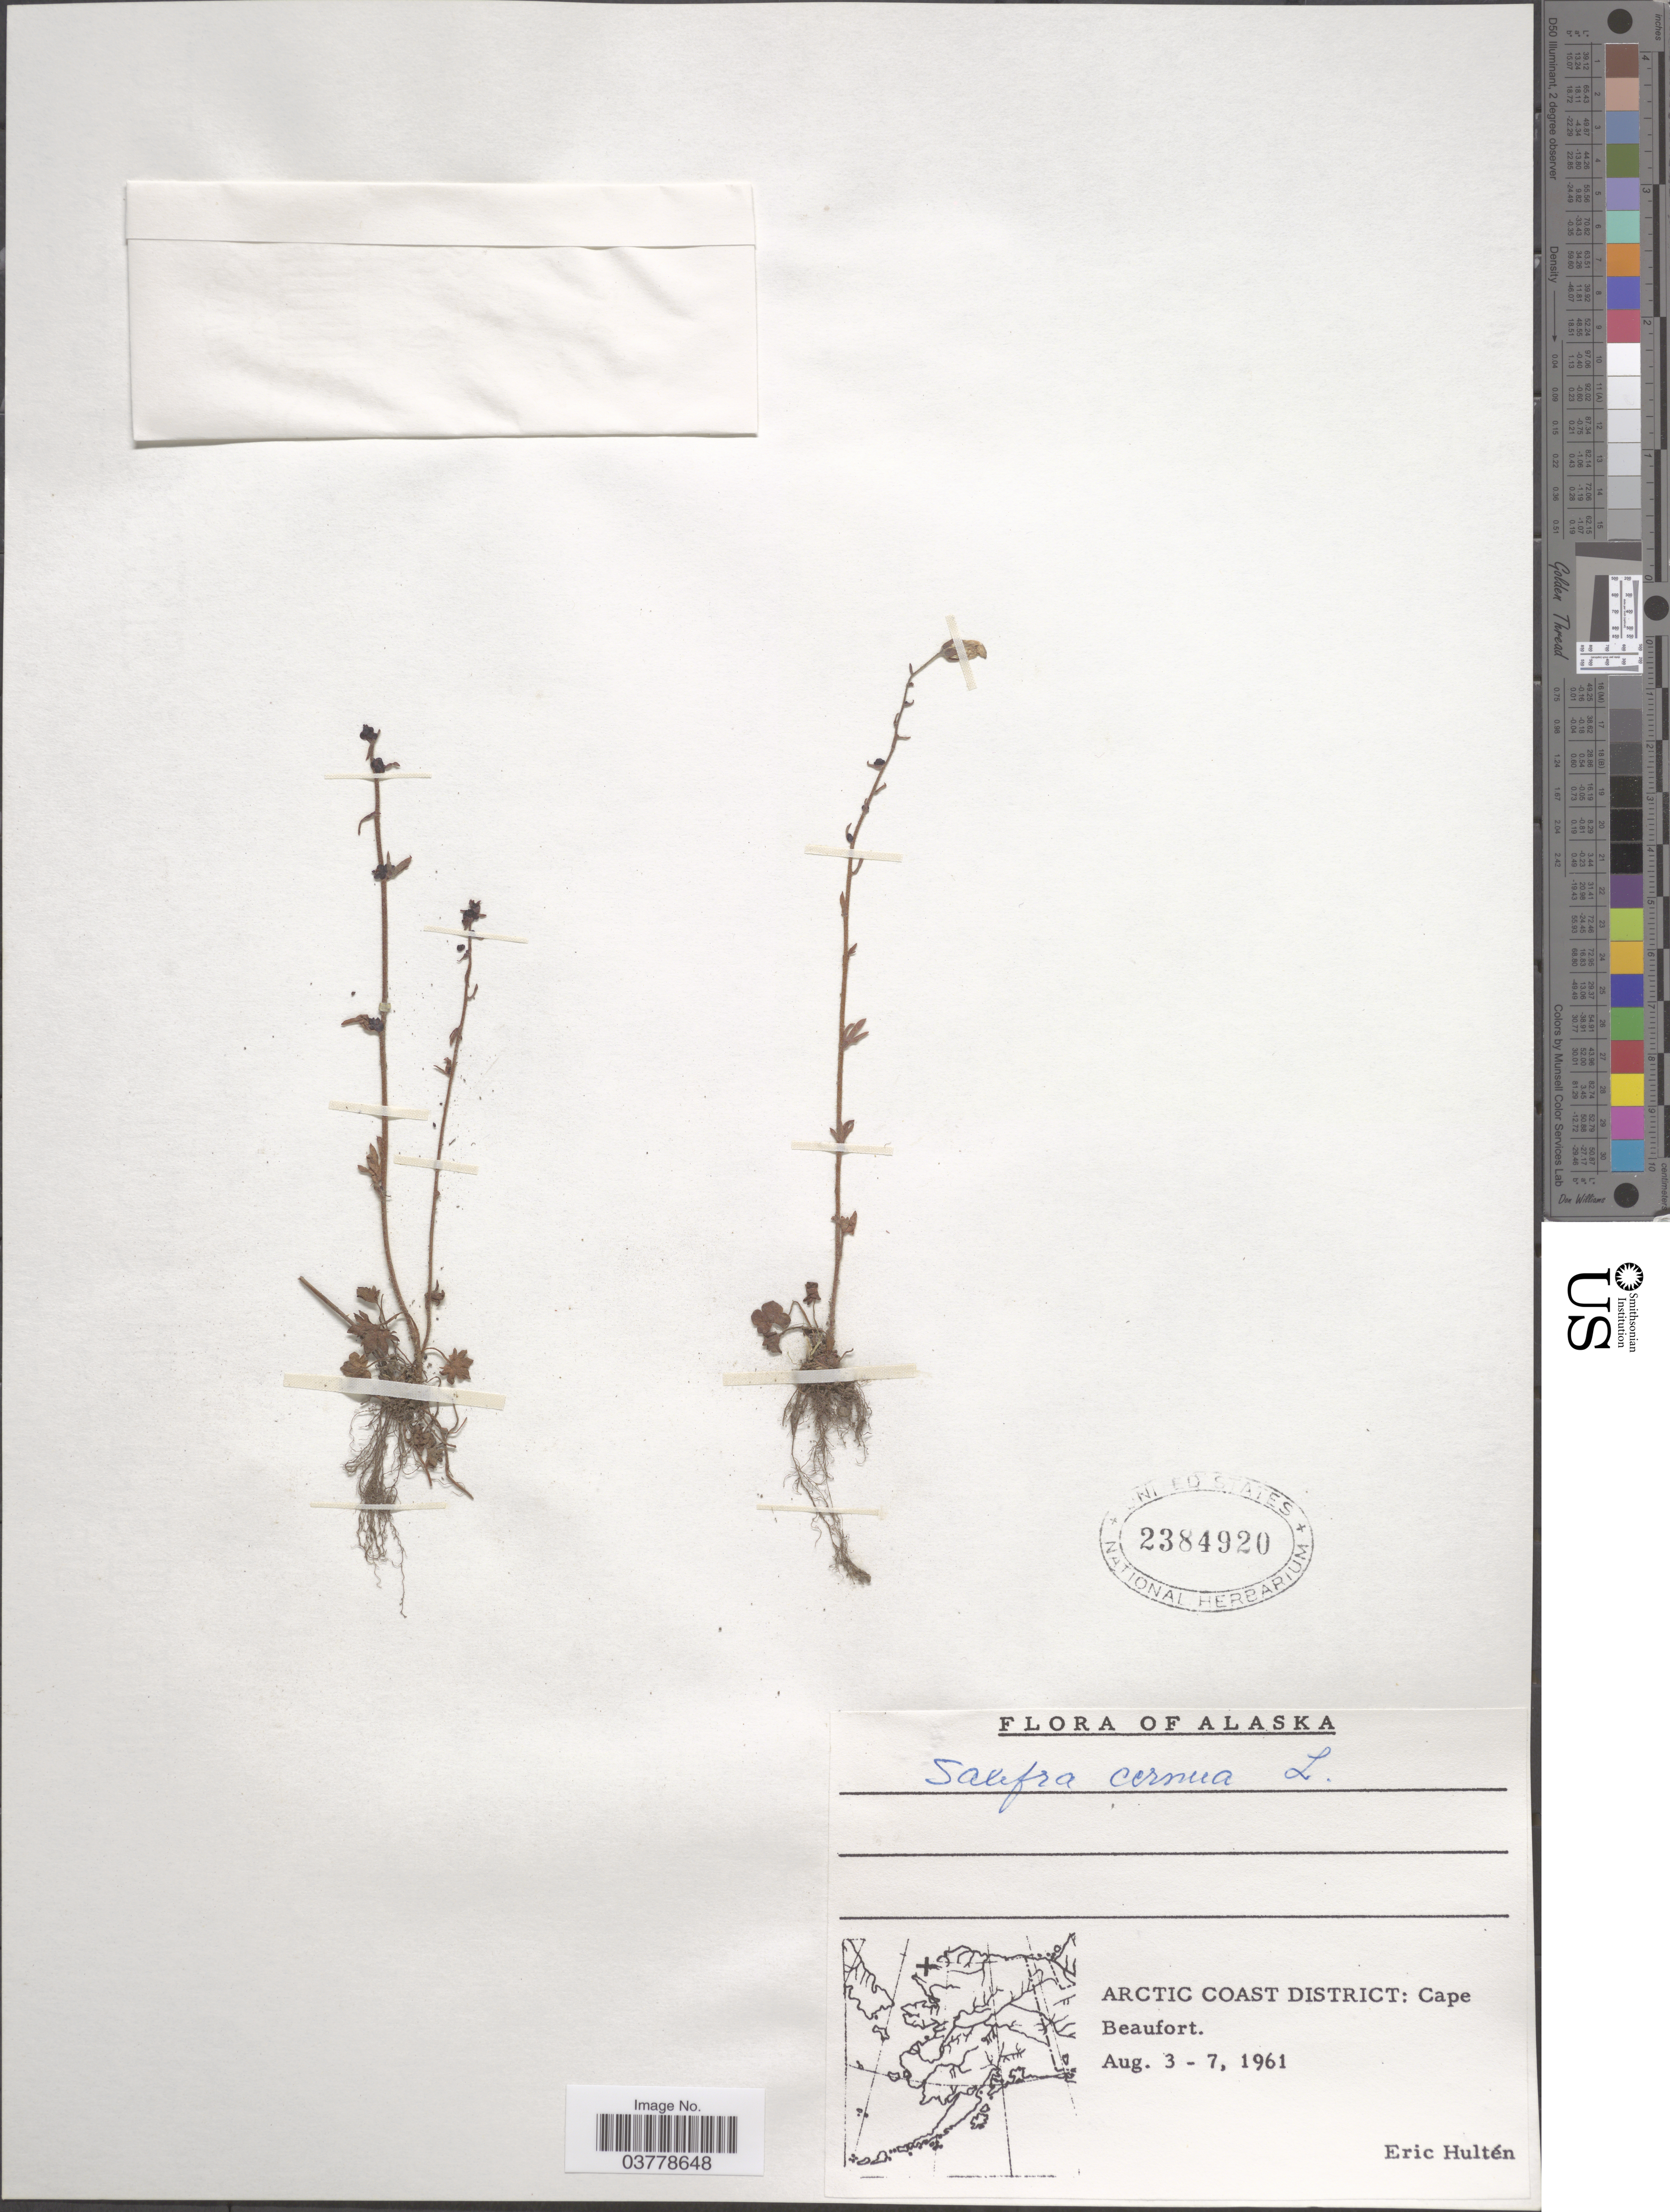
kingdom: Plantae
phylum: Tracheophyta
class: Magnoliopsida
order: Saxifragales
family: Saxifragaceae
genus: Saxifraga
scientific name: Saxifraga cernua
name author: L.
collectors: E. G. Hultén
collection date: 1961-08-03/1961-08-07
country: United States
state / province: Alaska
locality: Arctic Coast District: Cape Beaufort.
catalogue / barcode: US 2384920